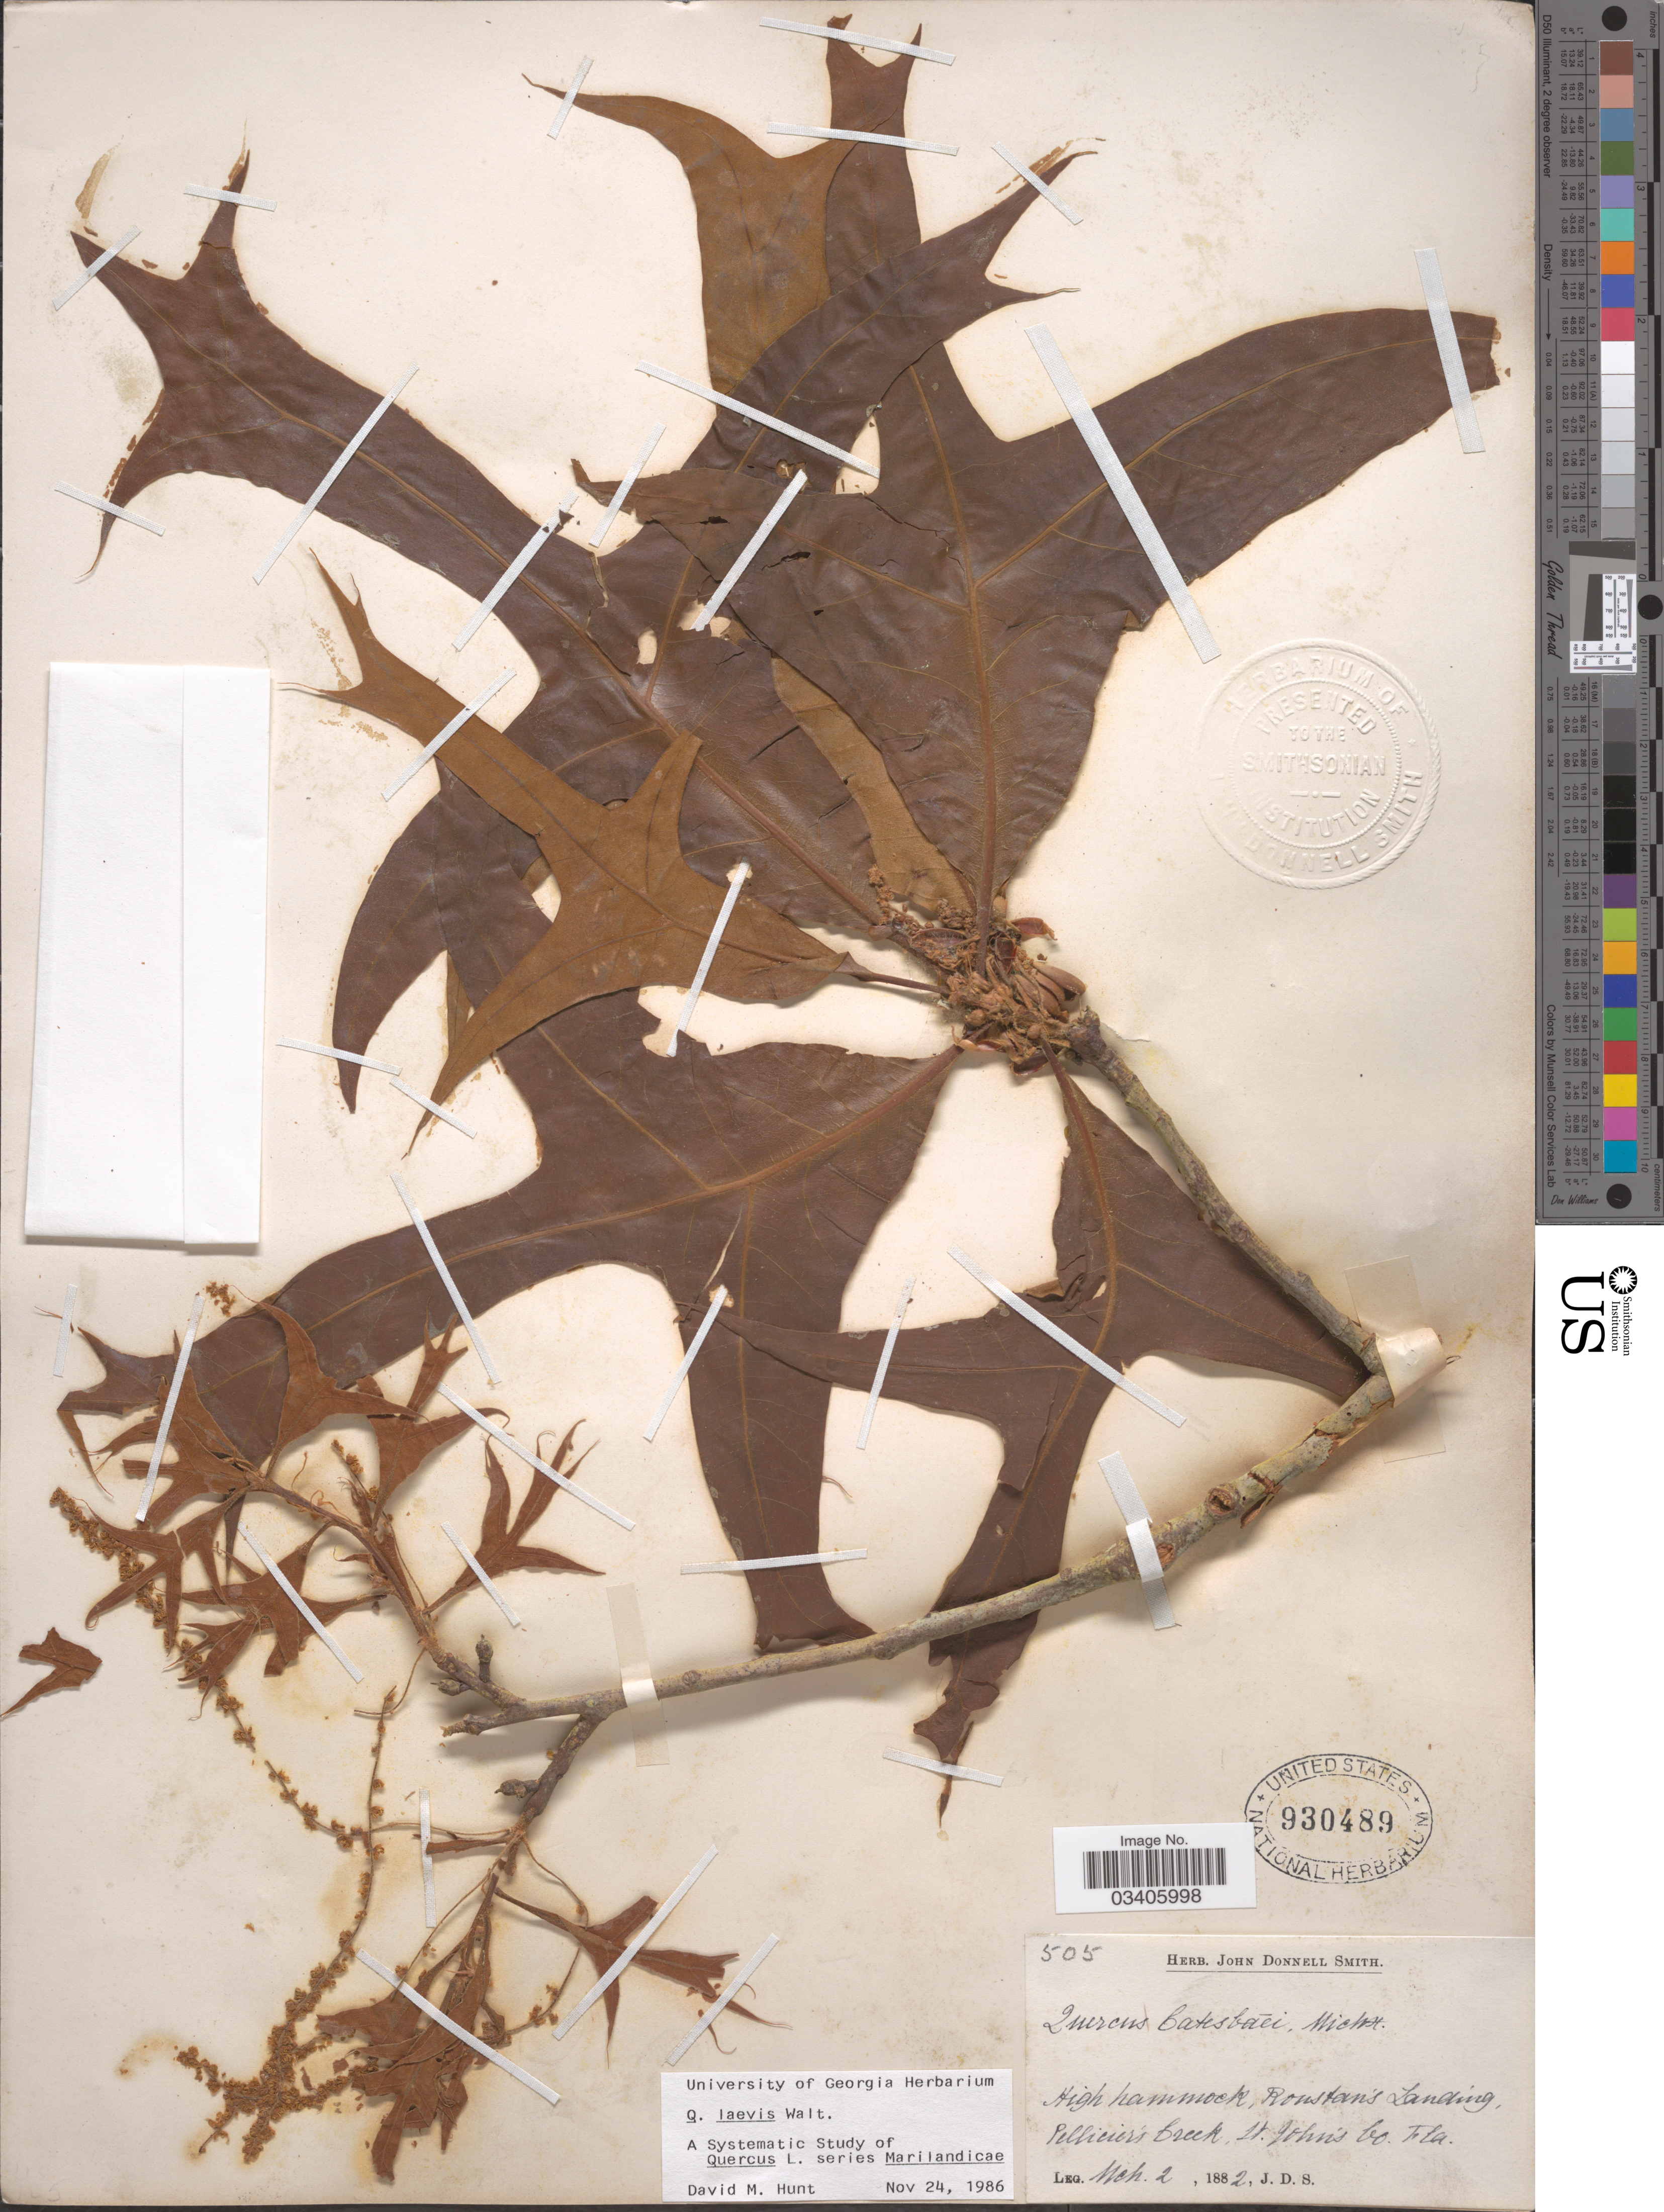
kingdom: Plantae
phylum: Tracheophyta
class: Magnoliopsida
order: Fagales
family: Fagaceae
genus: Quercus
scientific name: Quercus laevis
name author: Walter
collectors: J. Donnell Smith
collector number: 505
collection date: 1882-03-02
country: United States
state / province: Florida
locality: High hammock, Roustan's Landing, Pellicers Creek, St. John's Co.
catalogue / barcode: US 930489